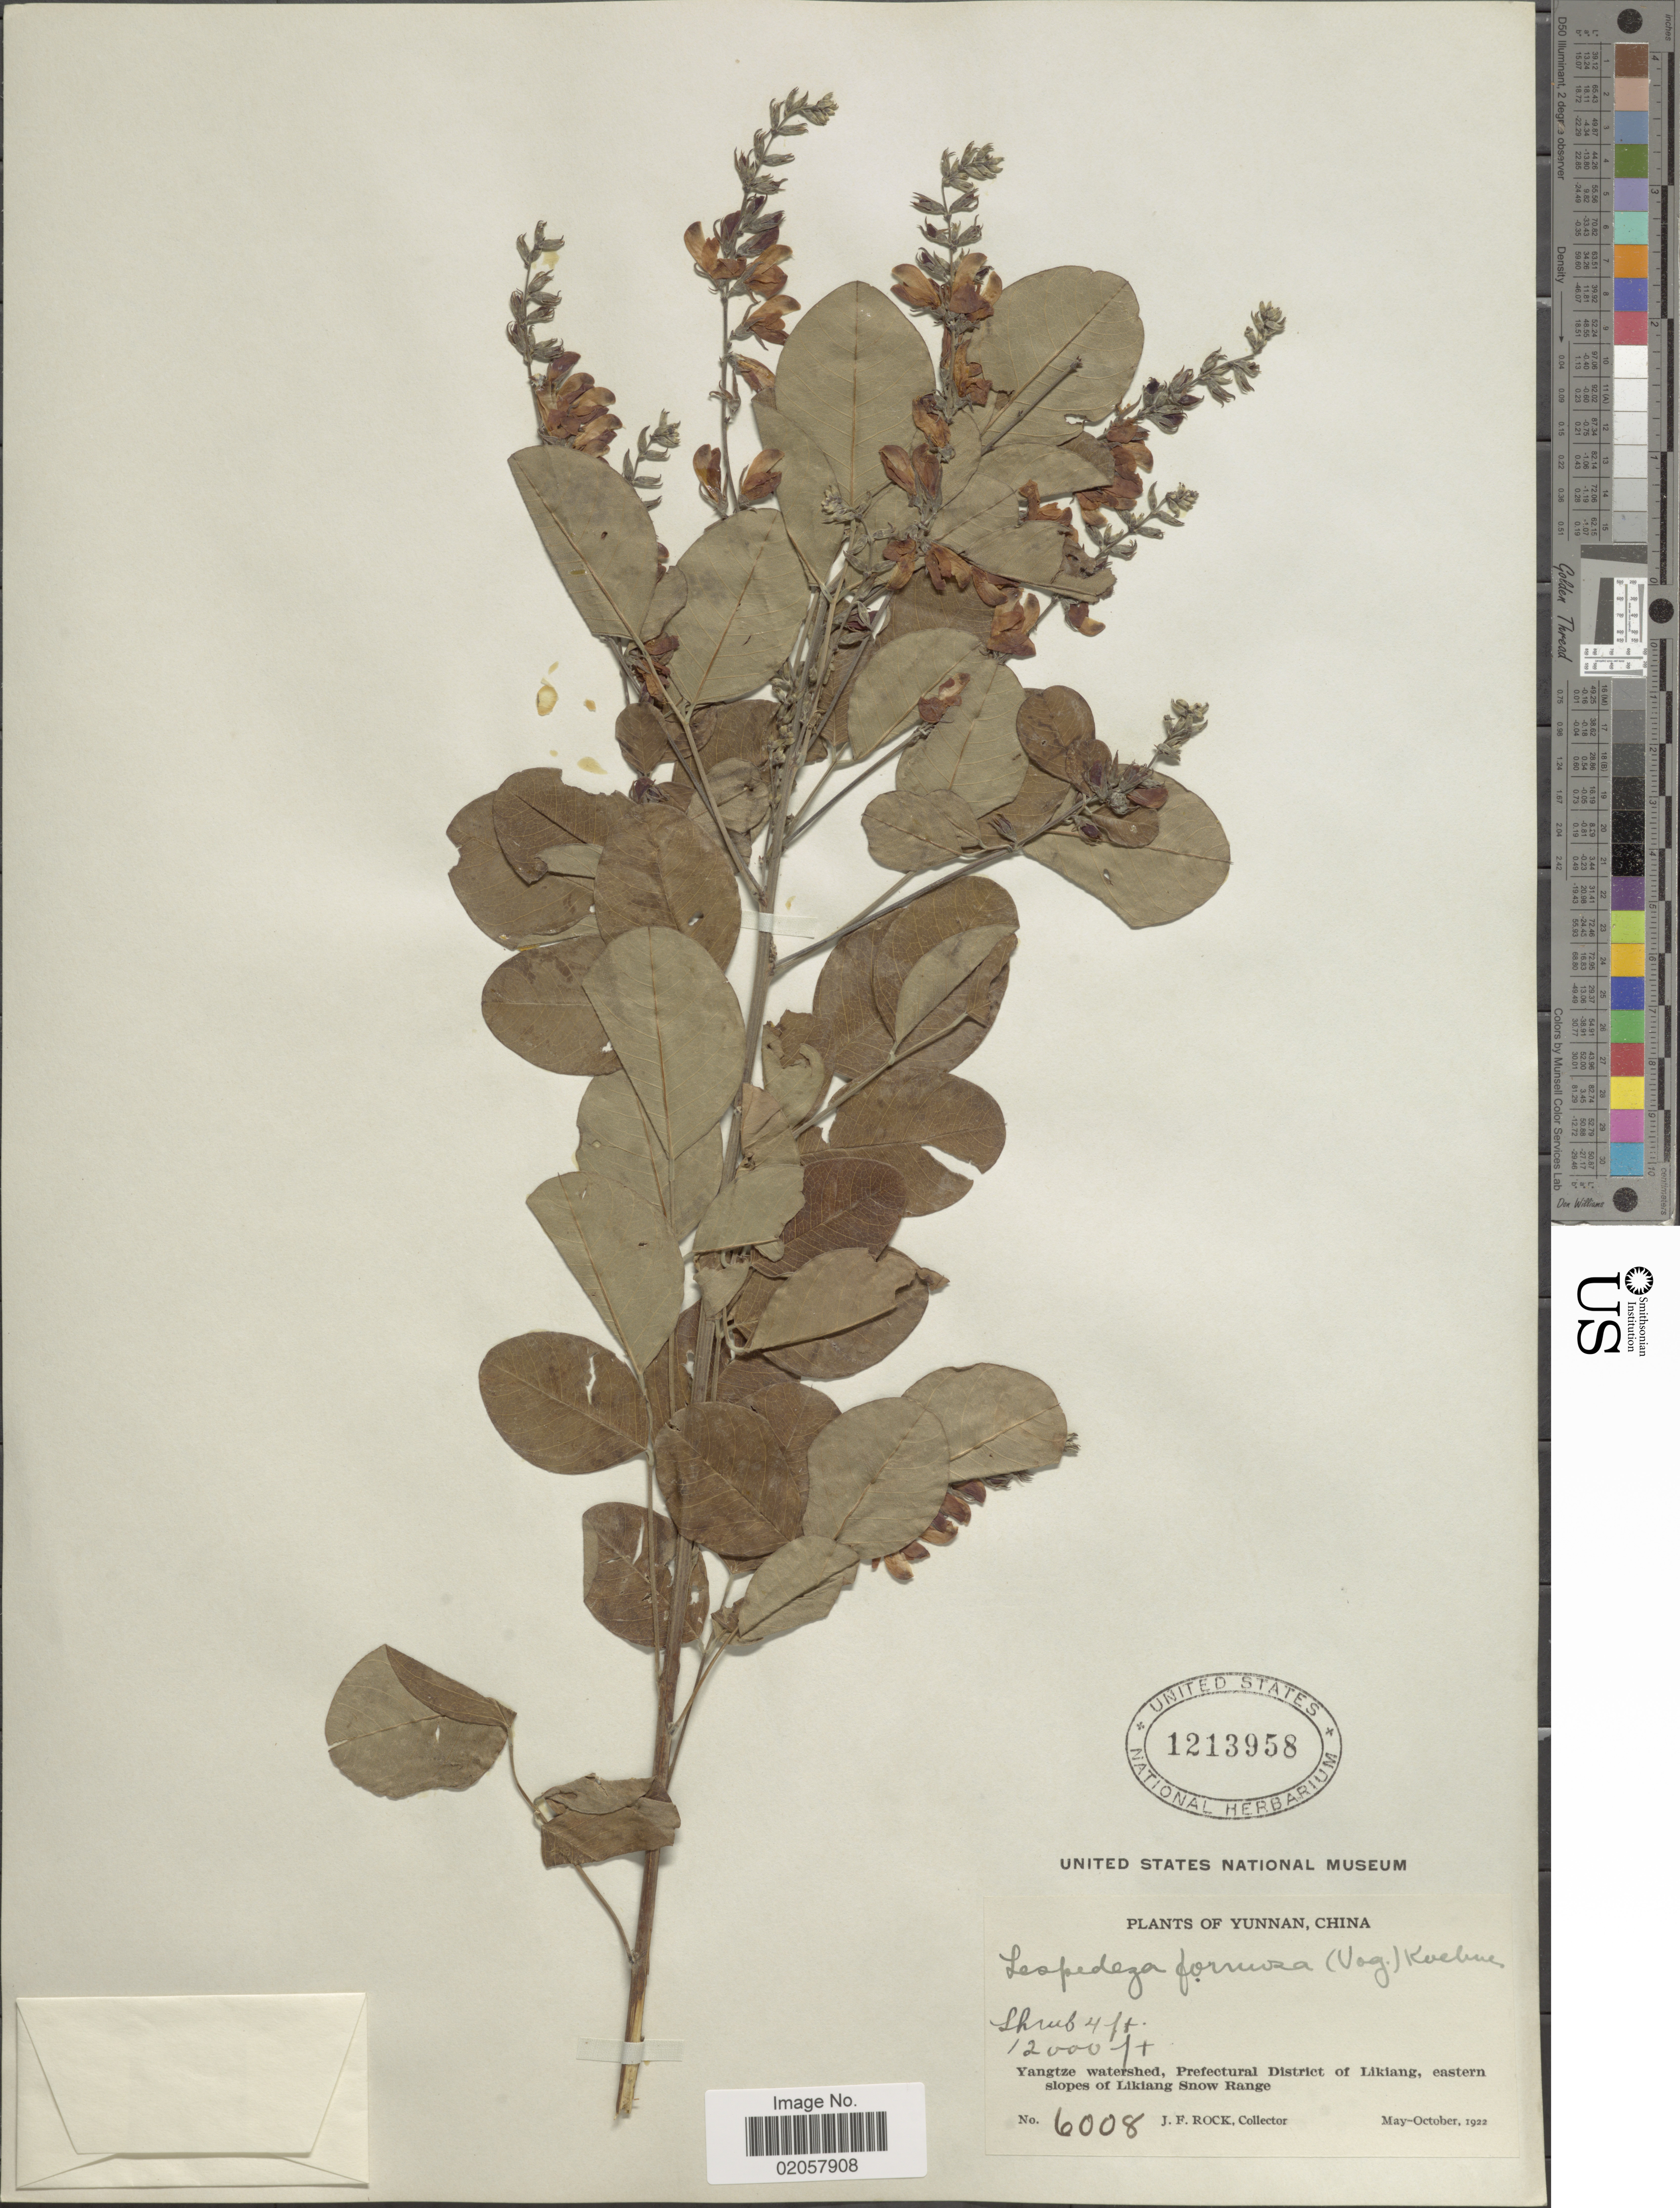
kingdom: Plantae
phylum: Tracheophyta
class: Magnoliopsida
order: Fabales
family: Fabaceae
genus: Lespedeza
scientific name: Lespedeza formosa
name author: (Vogel) Koehne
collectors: J. Rock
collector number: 6008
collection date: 1922-05/1922-10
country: China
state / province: Yunnan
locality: Yangtze watershed, Prefectural District of Likiang, slopes of Likiang Snow Range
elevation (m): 3658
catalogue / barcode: US 1213958